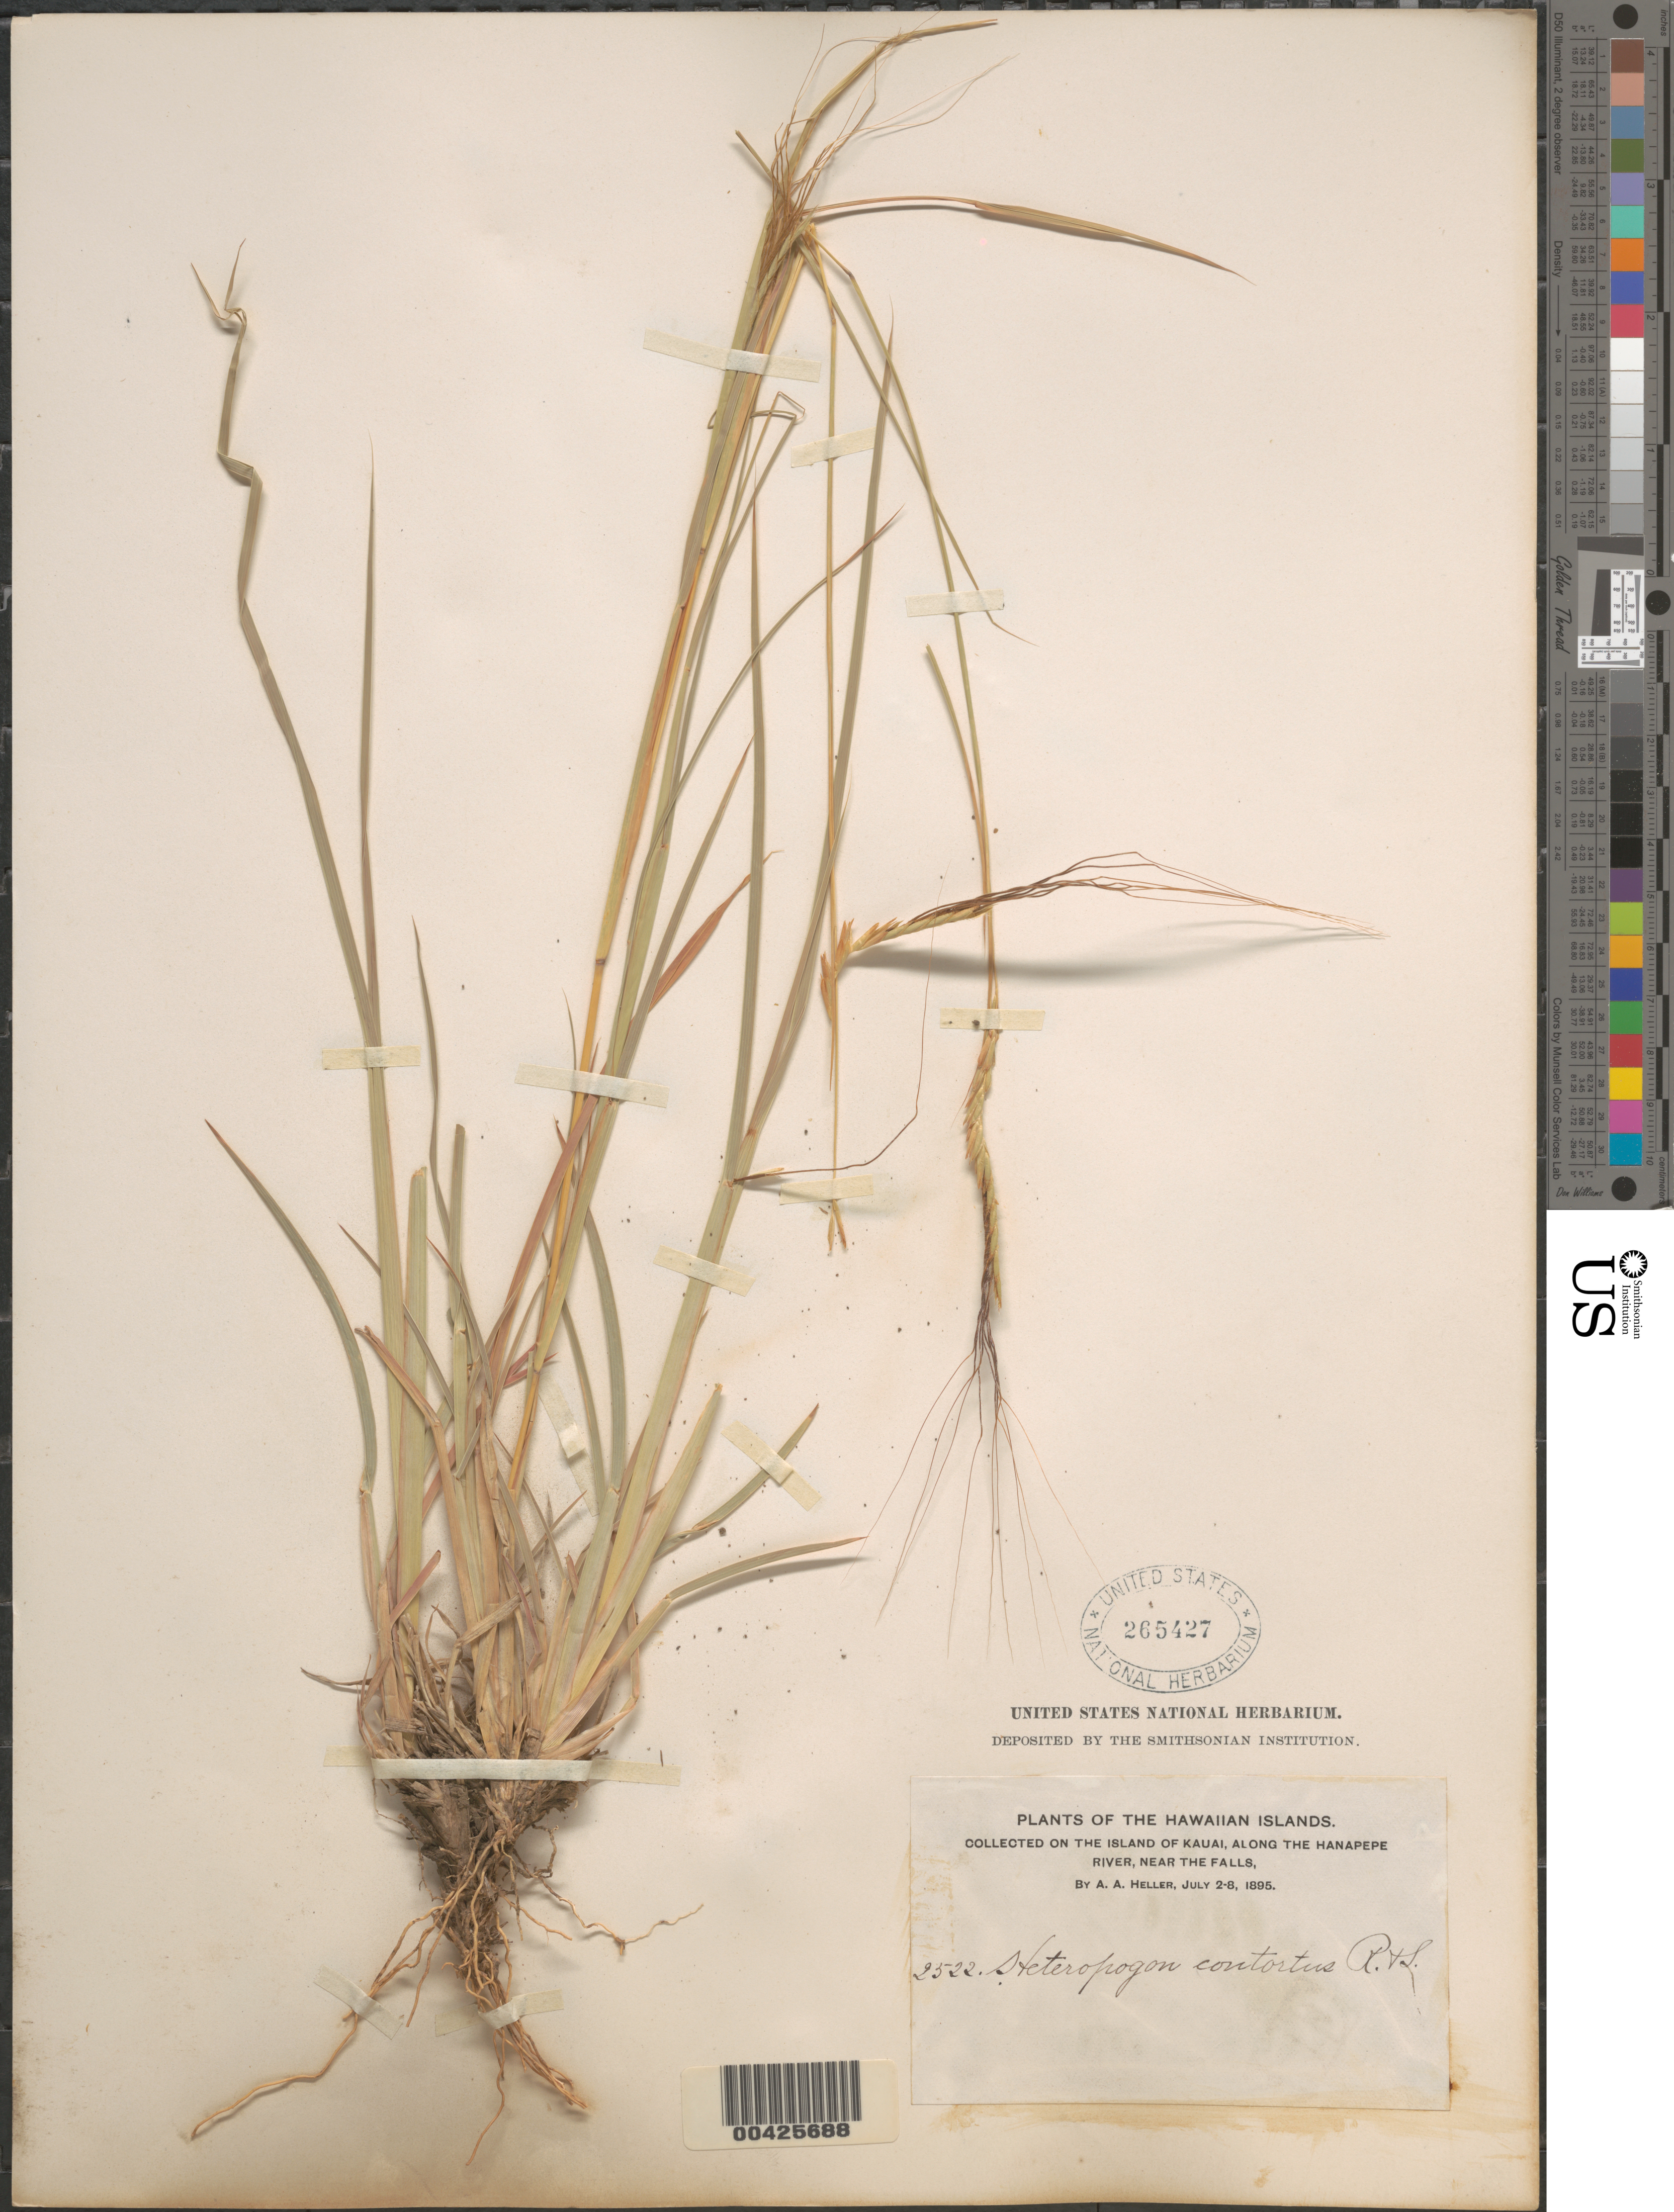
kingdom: Plantae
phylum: Tracheophyta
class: Liliopsida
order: Poales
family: Poaceae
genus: Heteropogon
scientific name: Heteropogon contortus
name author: (L.) P. Beauv. ex Roem. & Schult.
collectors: A. A. Heller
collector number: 2522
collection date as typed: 2 Jul 1895 to 8 Jul 1895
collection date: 1895-07-02/1895-07-08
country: United States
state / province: Hawaii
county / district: Kauai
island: Kaua'i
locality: Along the Hanapepe River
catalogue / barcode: US 265427